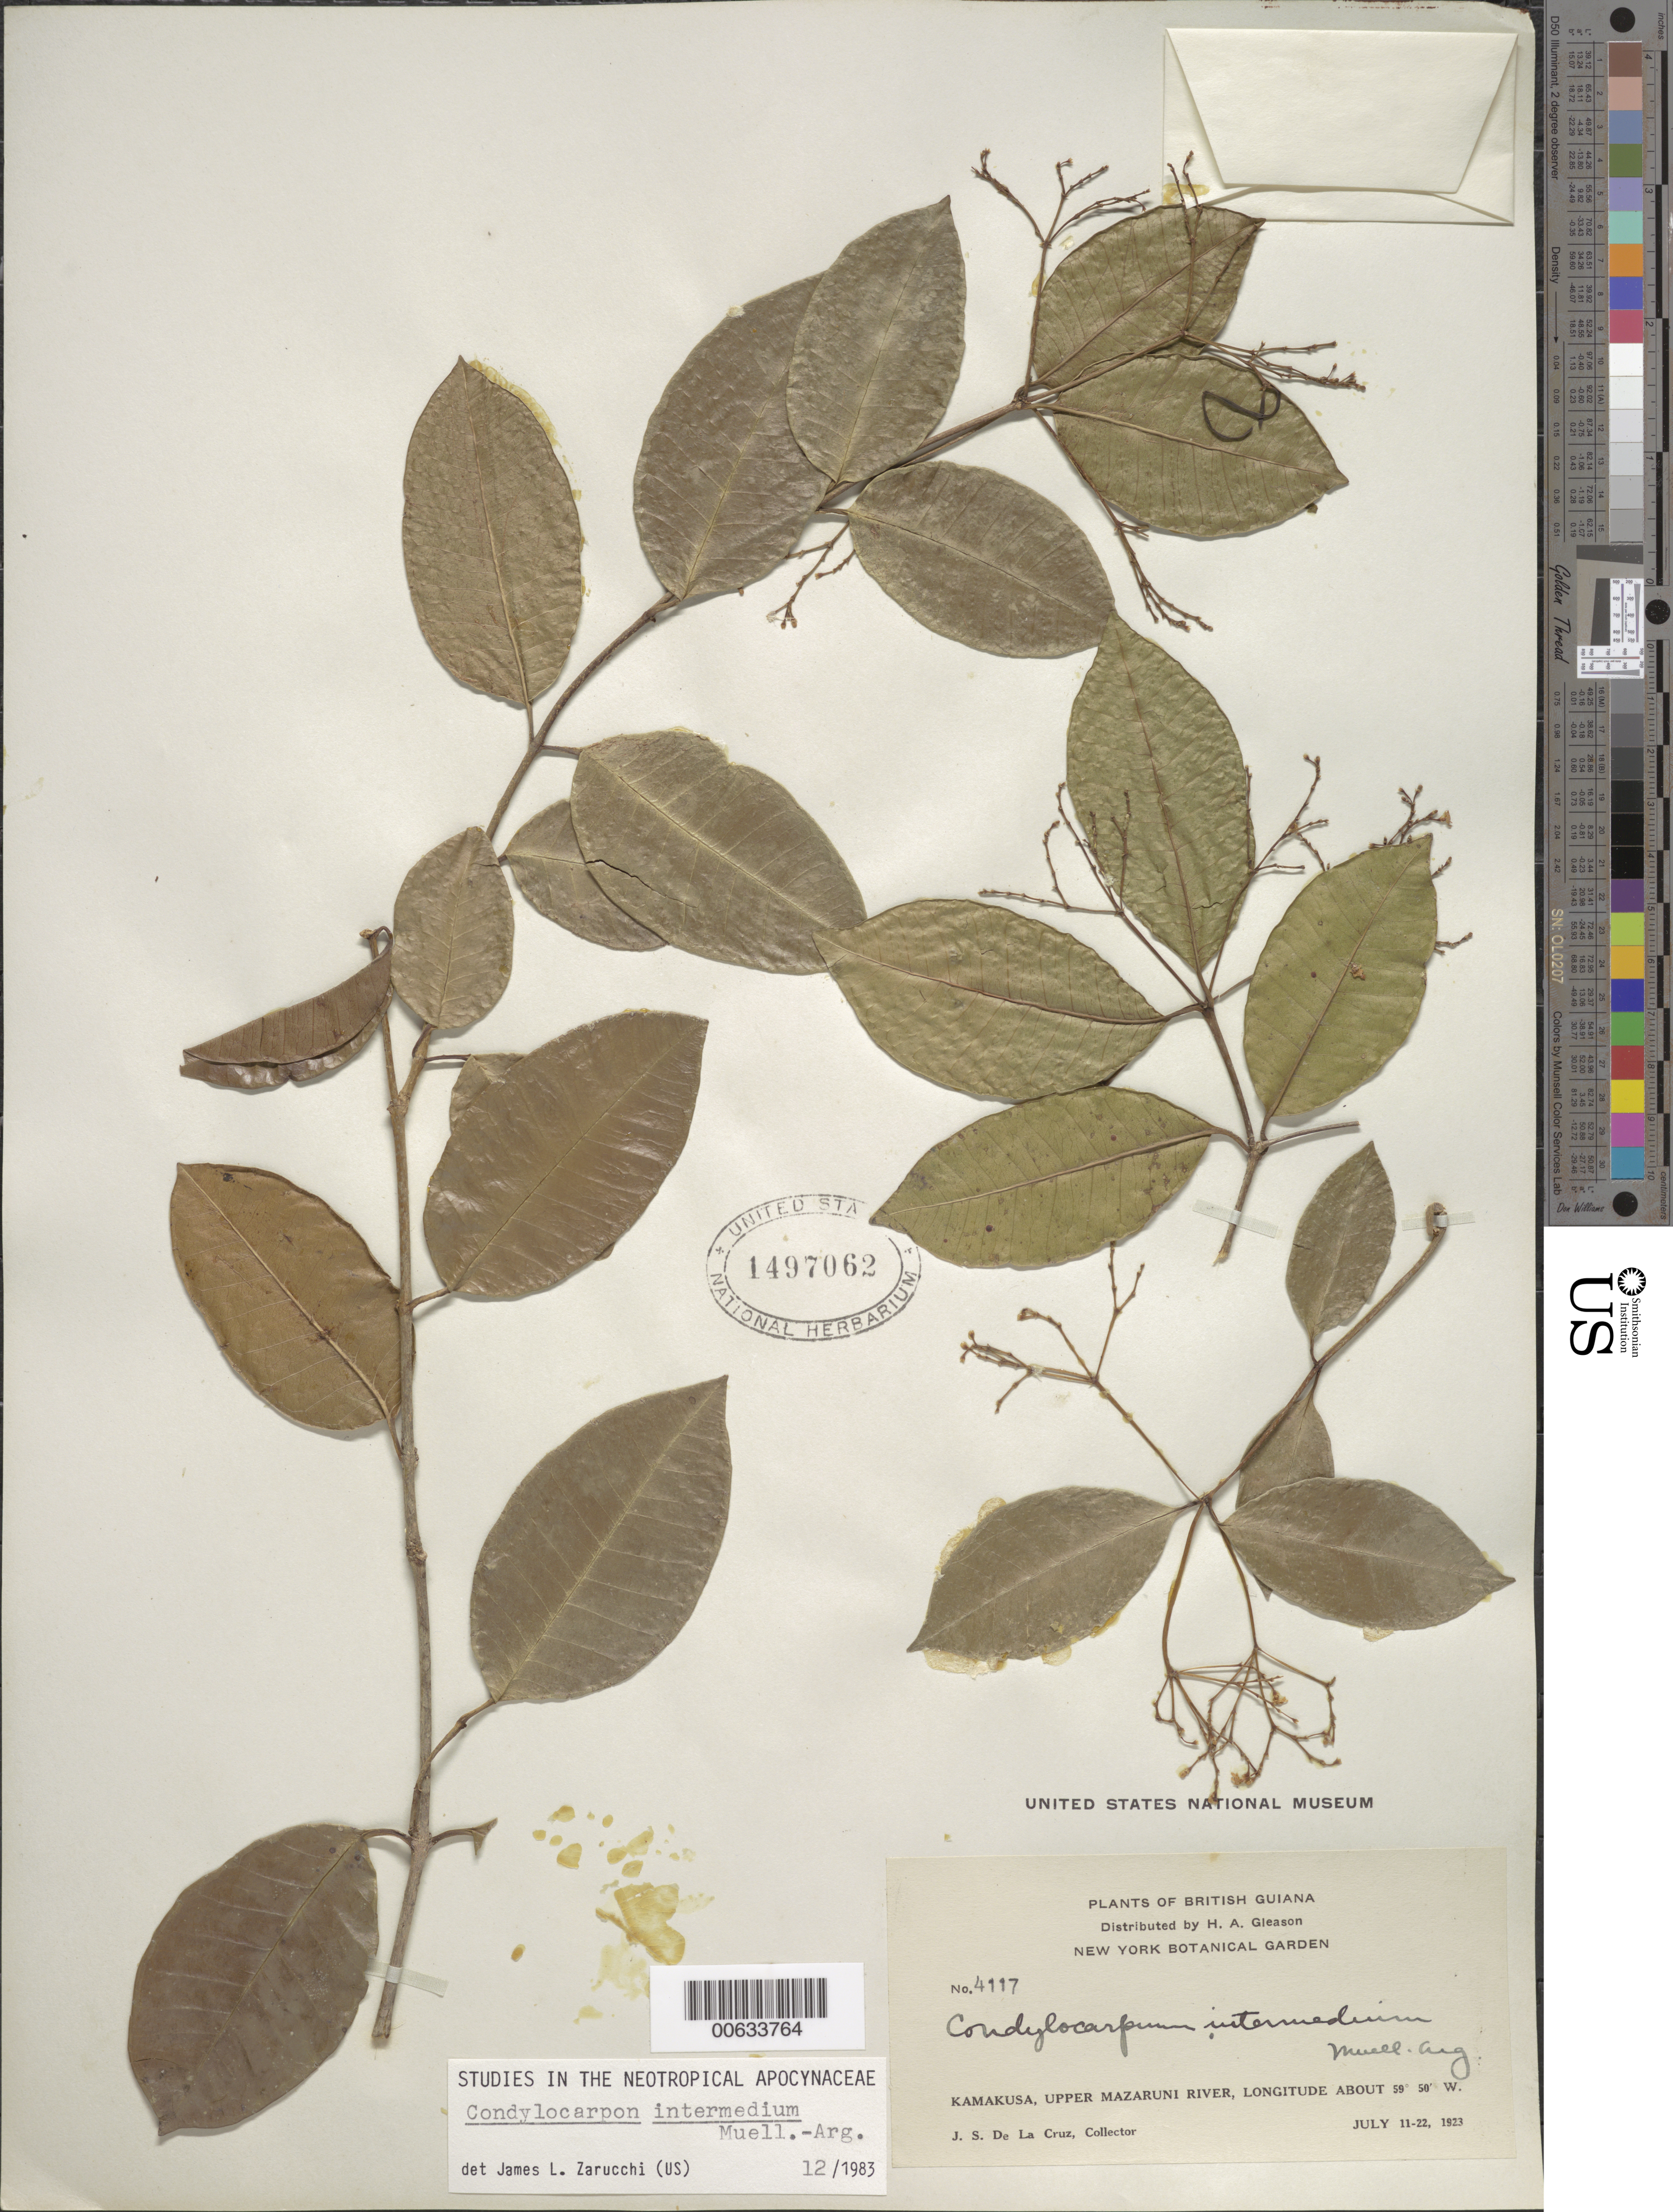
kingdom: Plantae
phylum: Tracheophyta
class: Magnoliopsida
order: Gentianales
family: Apocynaceae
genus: Condylocarpon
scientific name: Condylocarpon intermedium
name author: Müll. Arg.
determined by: Zarucchi, J. L.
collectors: J. S. de la Cruz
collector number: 4117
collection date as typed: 11-Jul-23 to 22-Jul-23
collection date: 1923-07-11/1923-07-22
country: Guyana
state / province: Cuyuni-Mazaruni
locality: Kamakusa, Upper Mazaruni R.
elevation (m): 100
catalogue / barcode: US 1497062